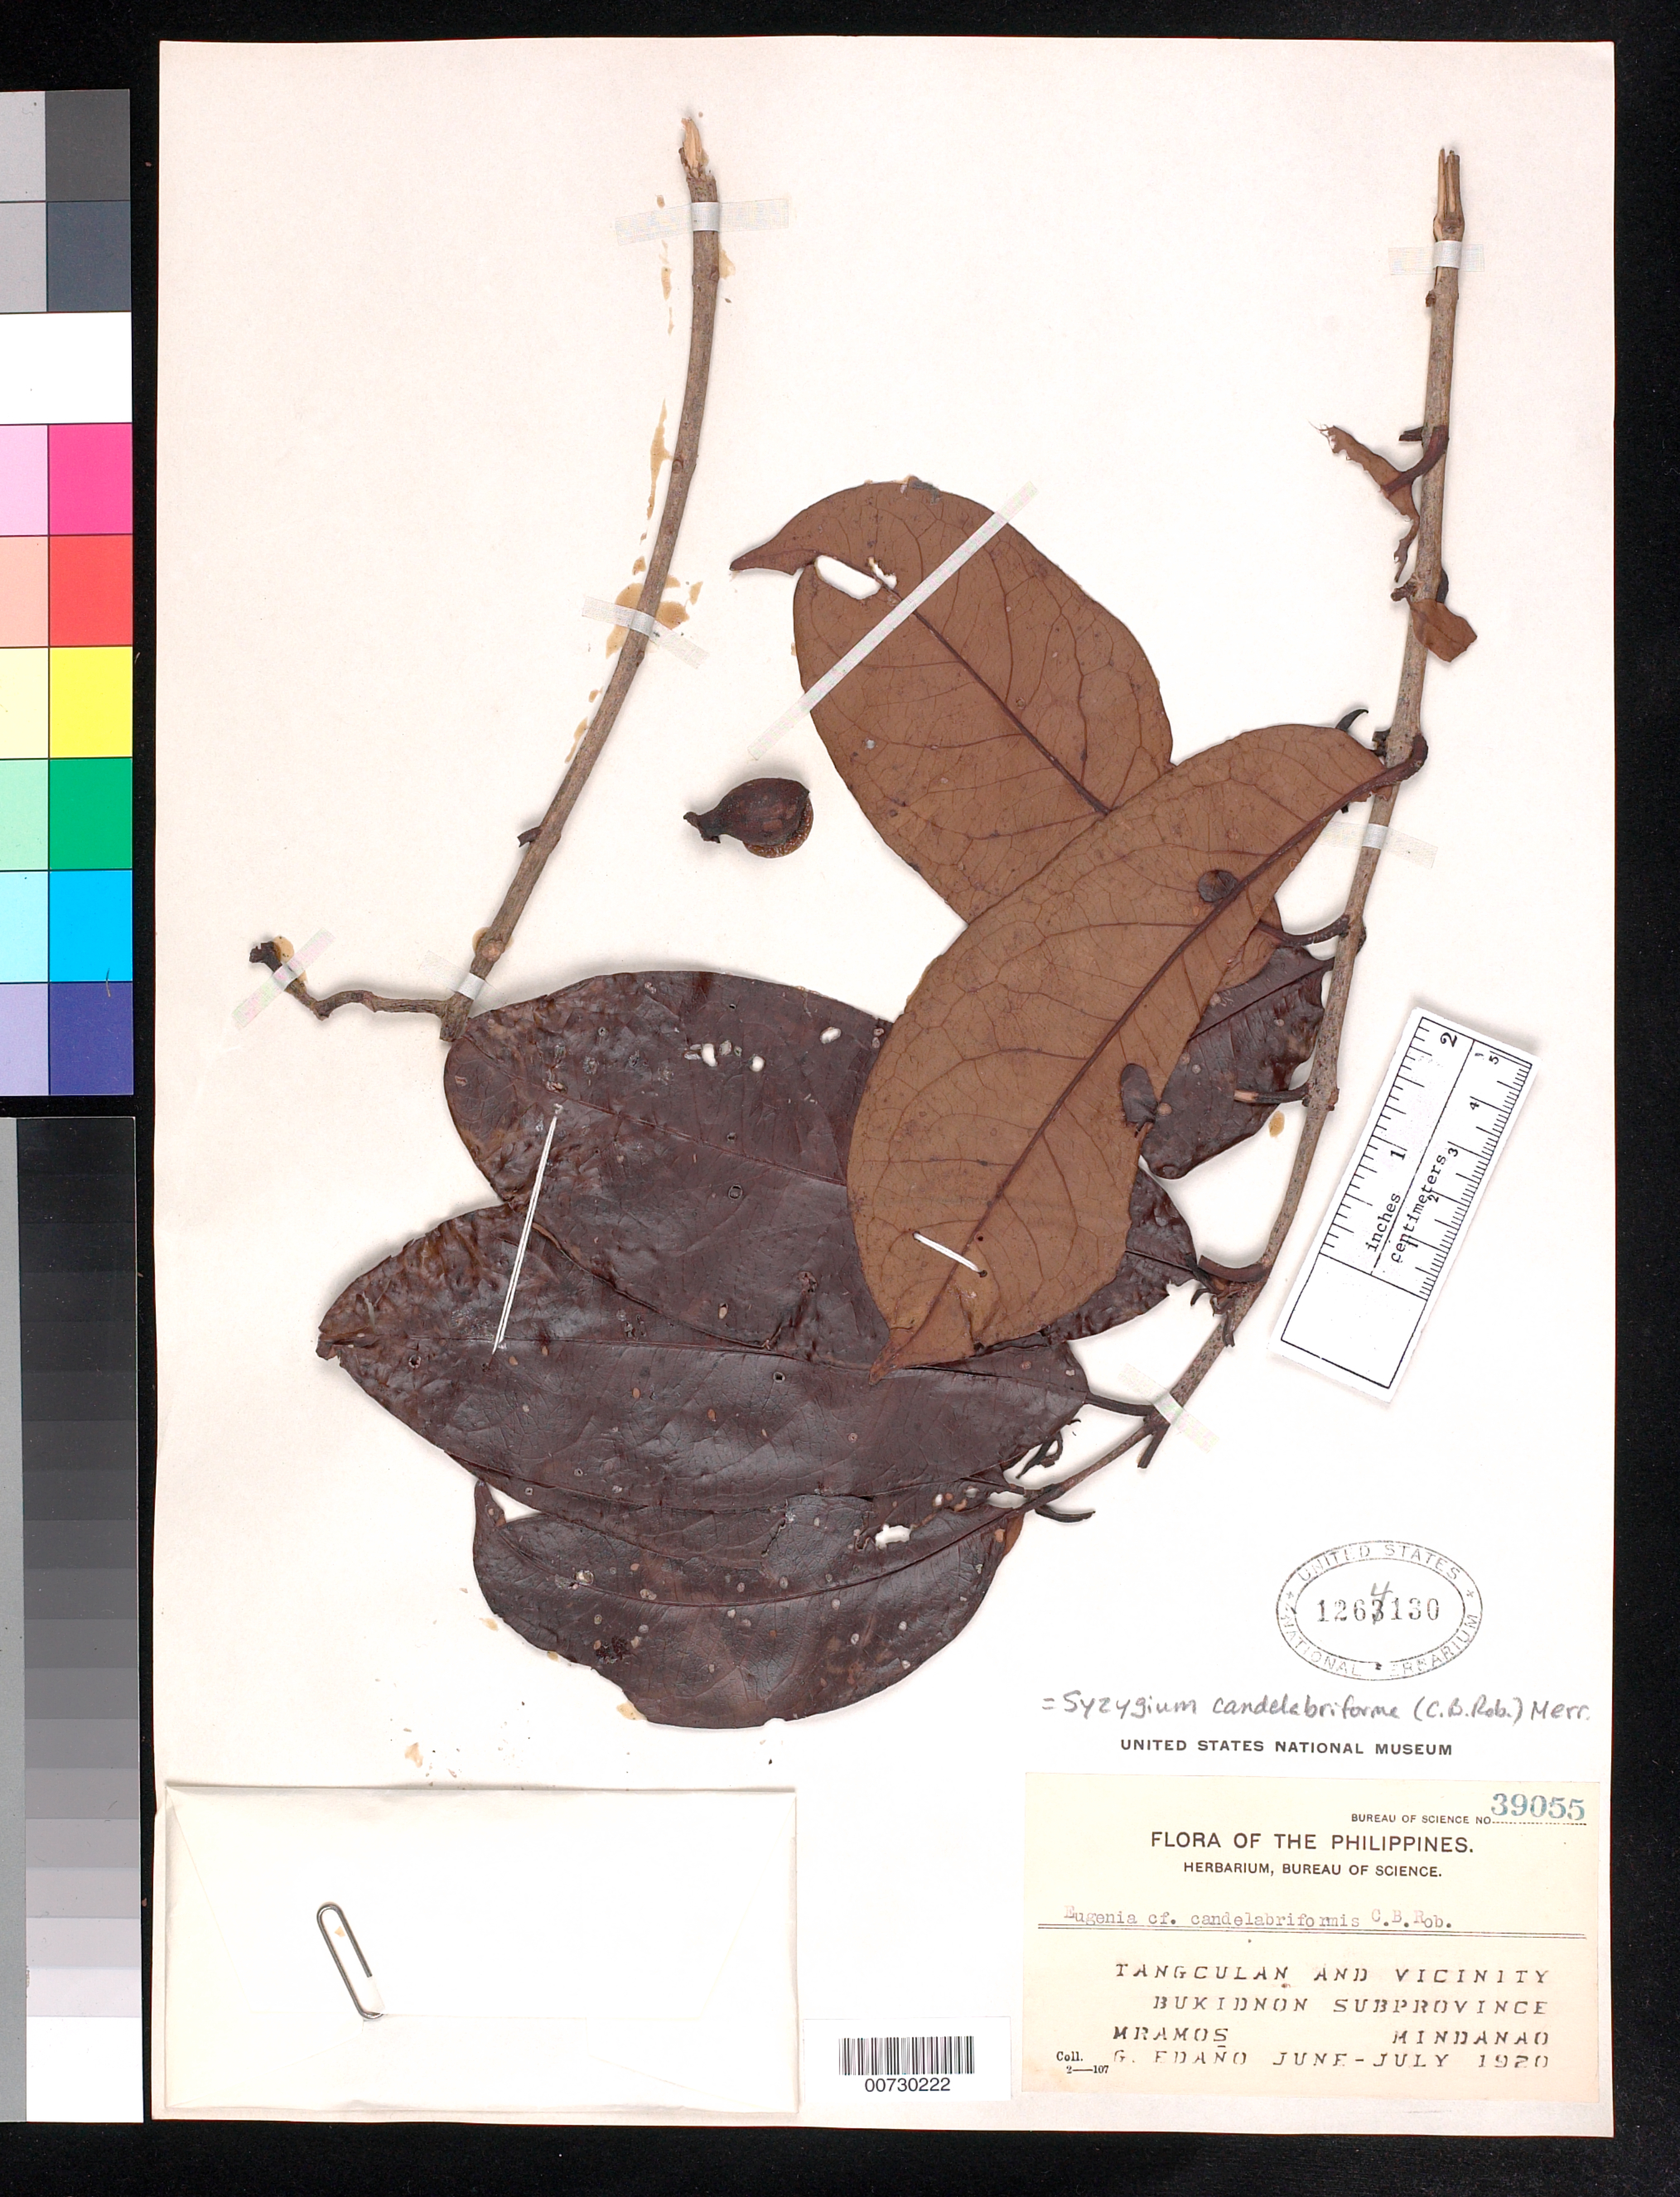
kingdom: Plantae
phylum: Tracheophyta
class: Magnoliopsida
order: Myrtales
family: Myrtaceae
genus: Syzygium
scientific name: Syzygium candelabriforme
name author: (C.B. Rob.) Merr.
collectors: M. Ramos & G. Edaño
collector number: Bur. Sci. 39055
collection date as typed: Jun 1920 to -- Jul 1920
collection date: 1920-06/1920-07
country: Philippines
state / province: Northern Mindanao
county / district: Bukidnon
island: Mindanao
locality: Tangculan and vicinity.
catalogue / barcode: US 1264130